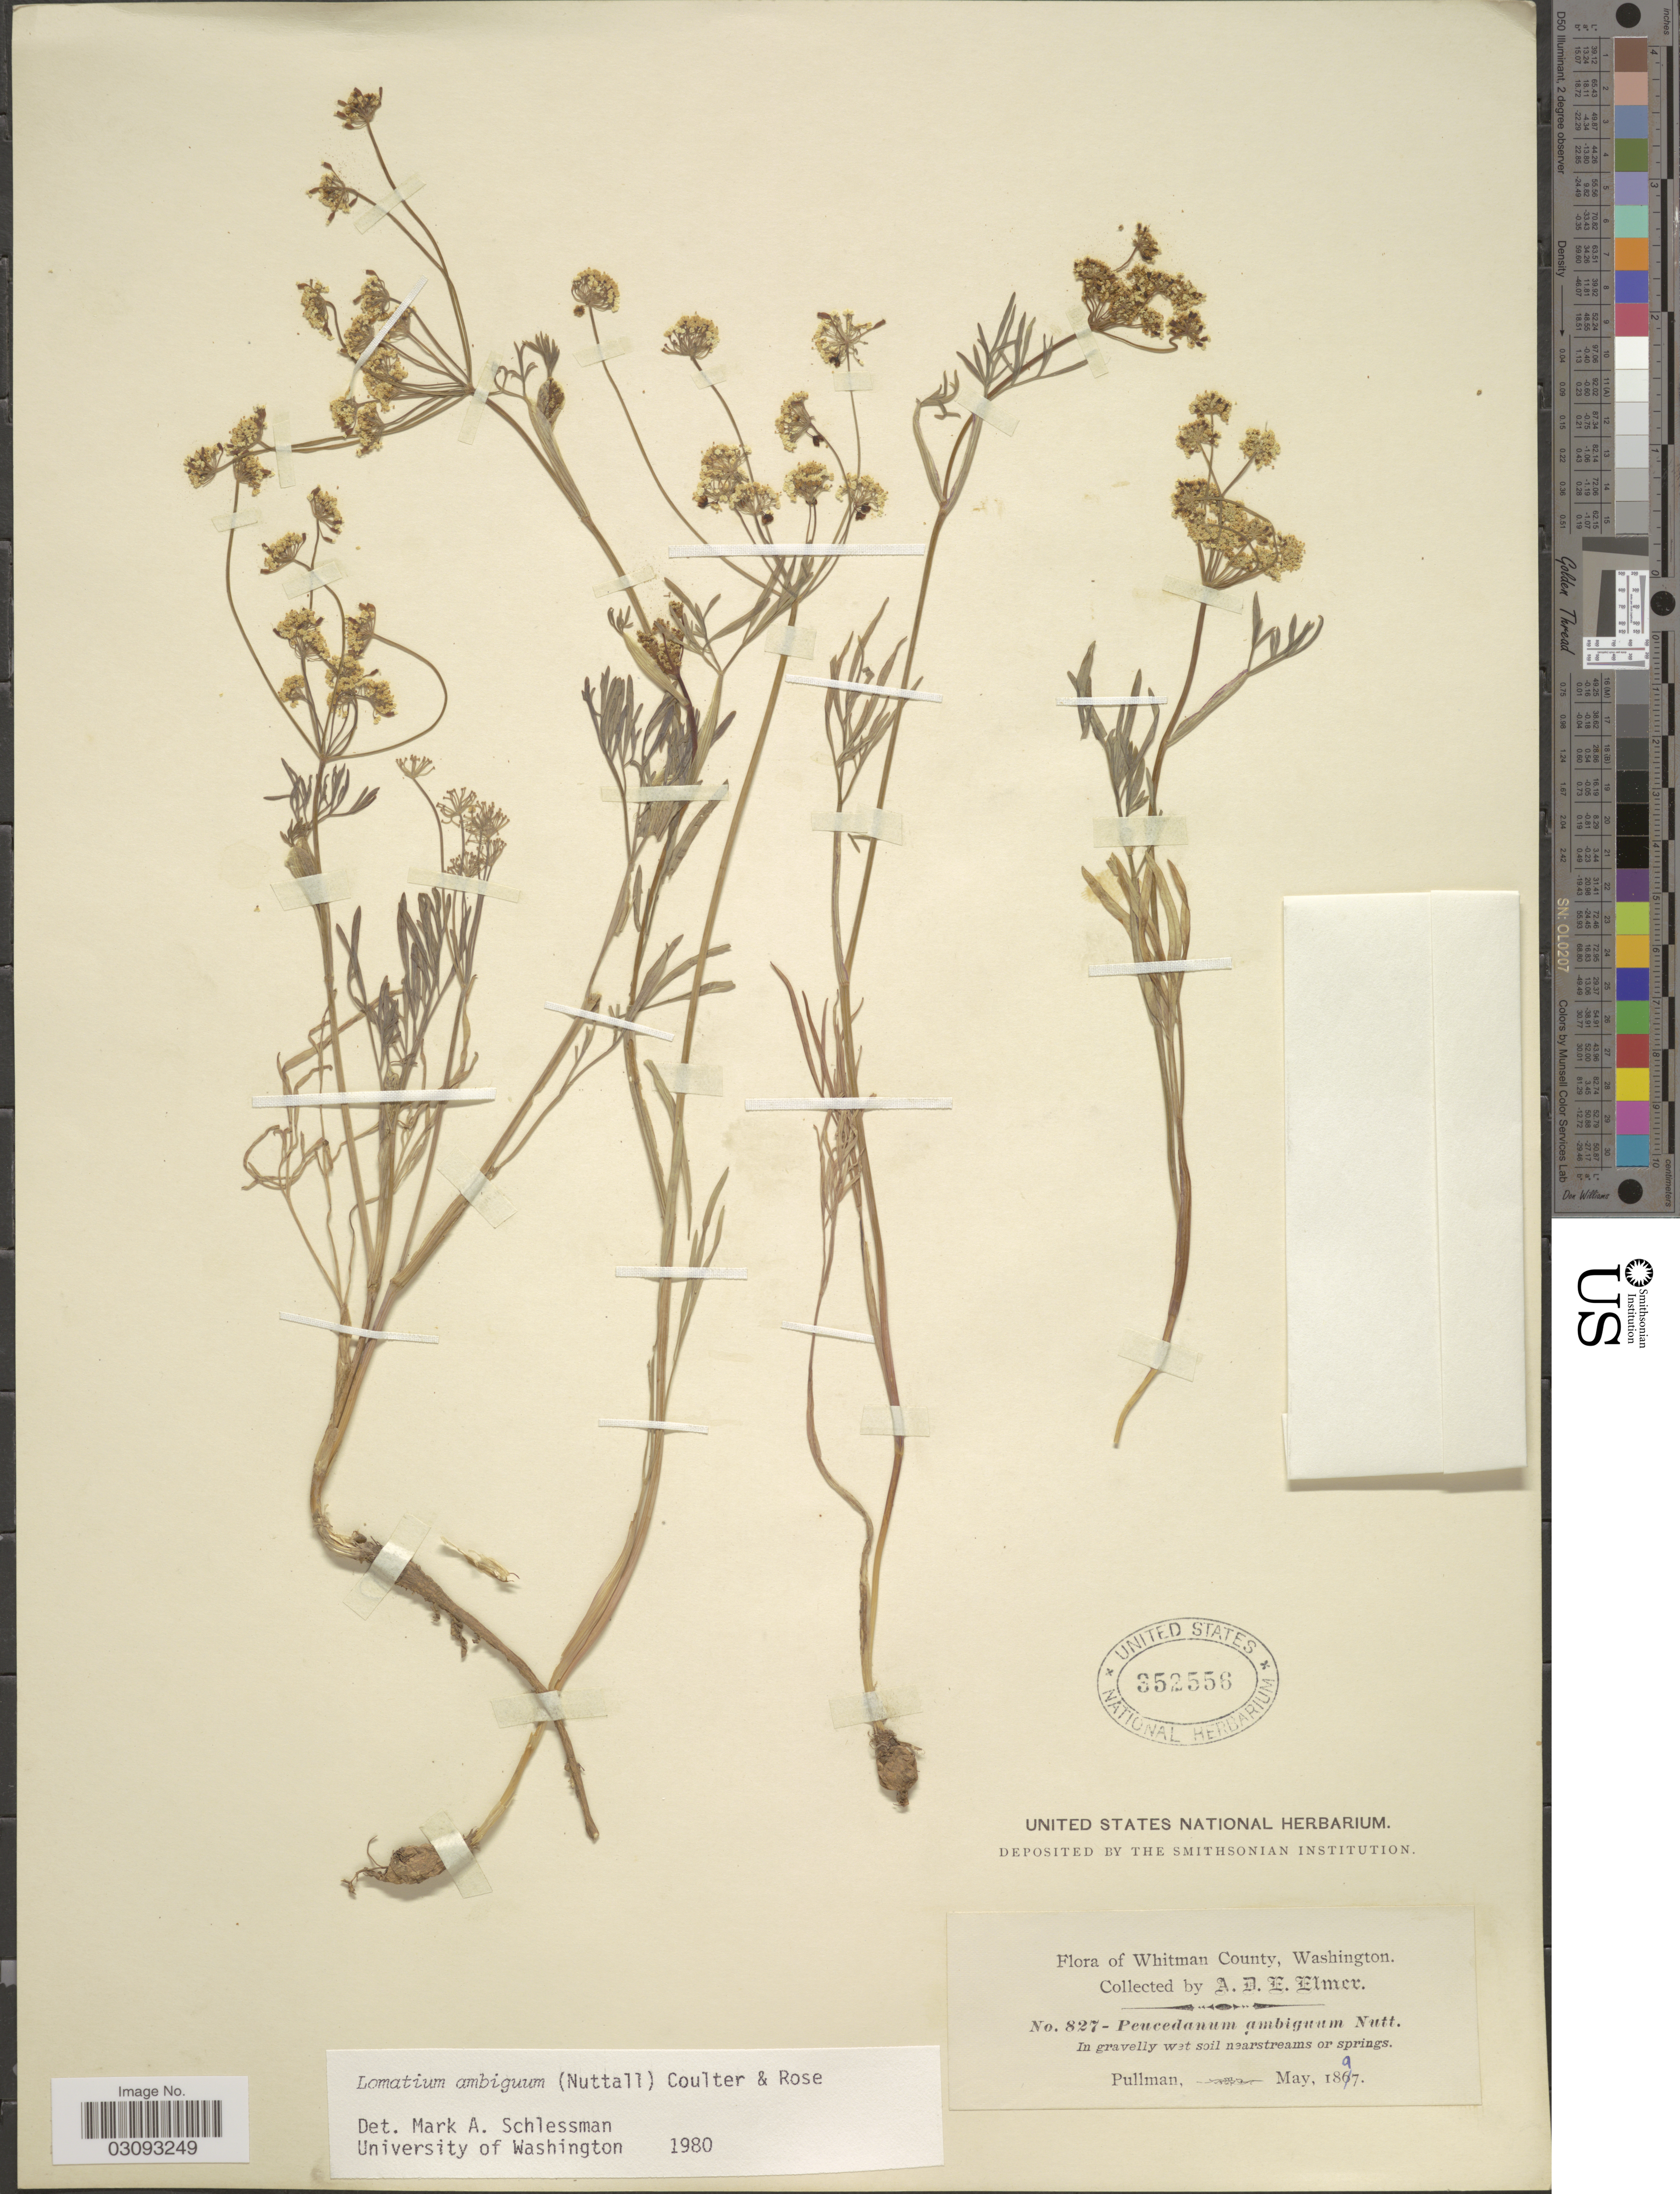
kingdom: Plantae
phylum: Tracheophyta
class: Magnoliopsida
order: Apiales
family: Apiaceae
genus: Lomatium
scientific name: Lomatium ambiguum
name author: (Nutt.) Coult. & Rose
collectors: A. D. E. Elmer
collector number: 827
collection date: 1897-05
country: United States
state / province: Washington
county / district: Whitman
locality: Whitman County. Pullman.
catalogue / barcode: US 352556